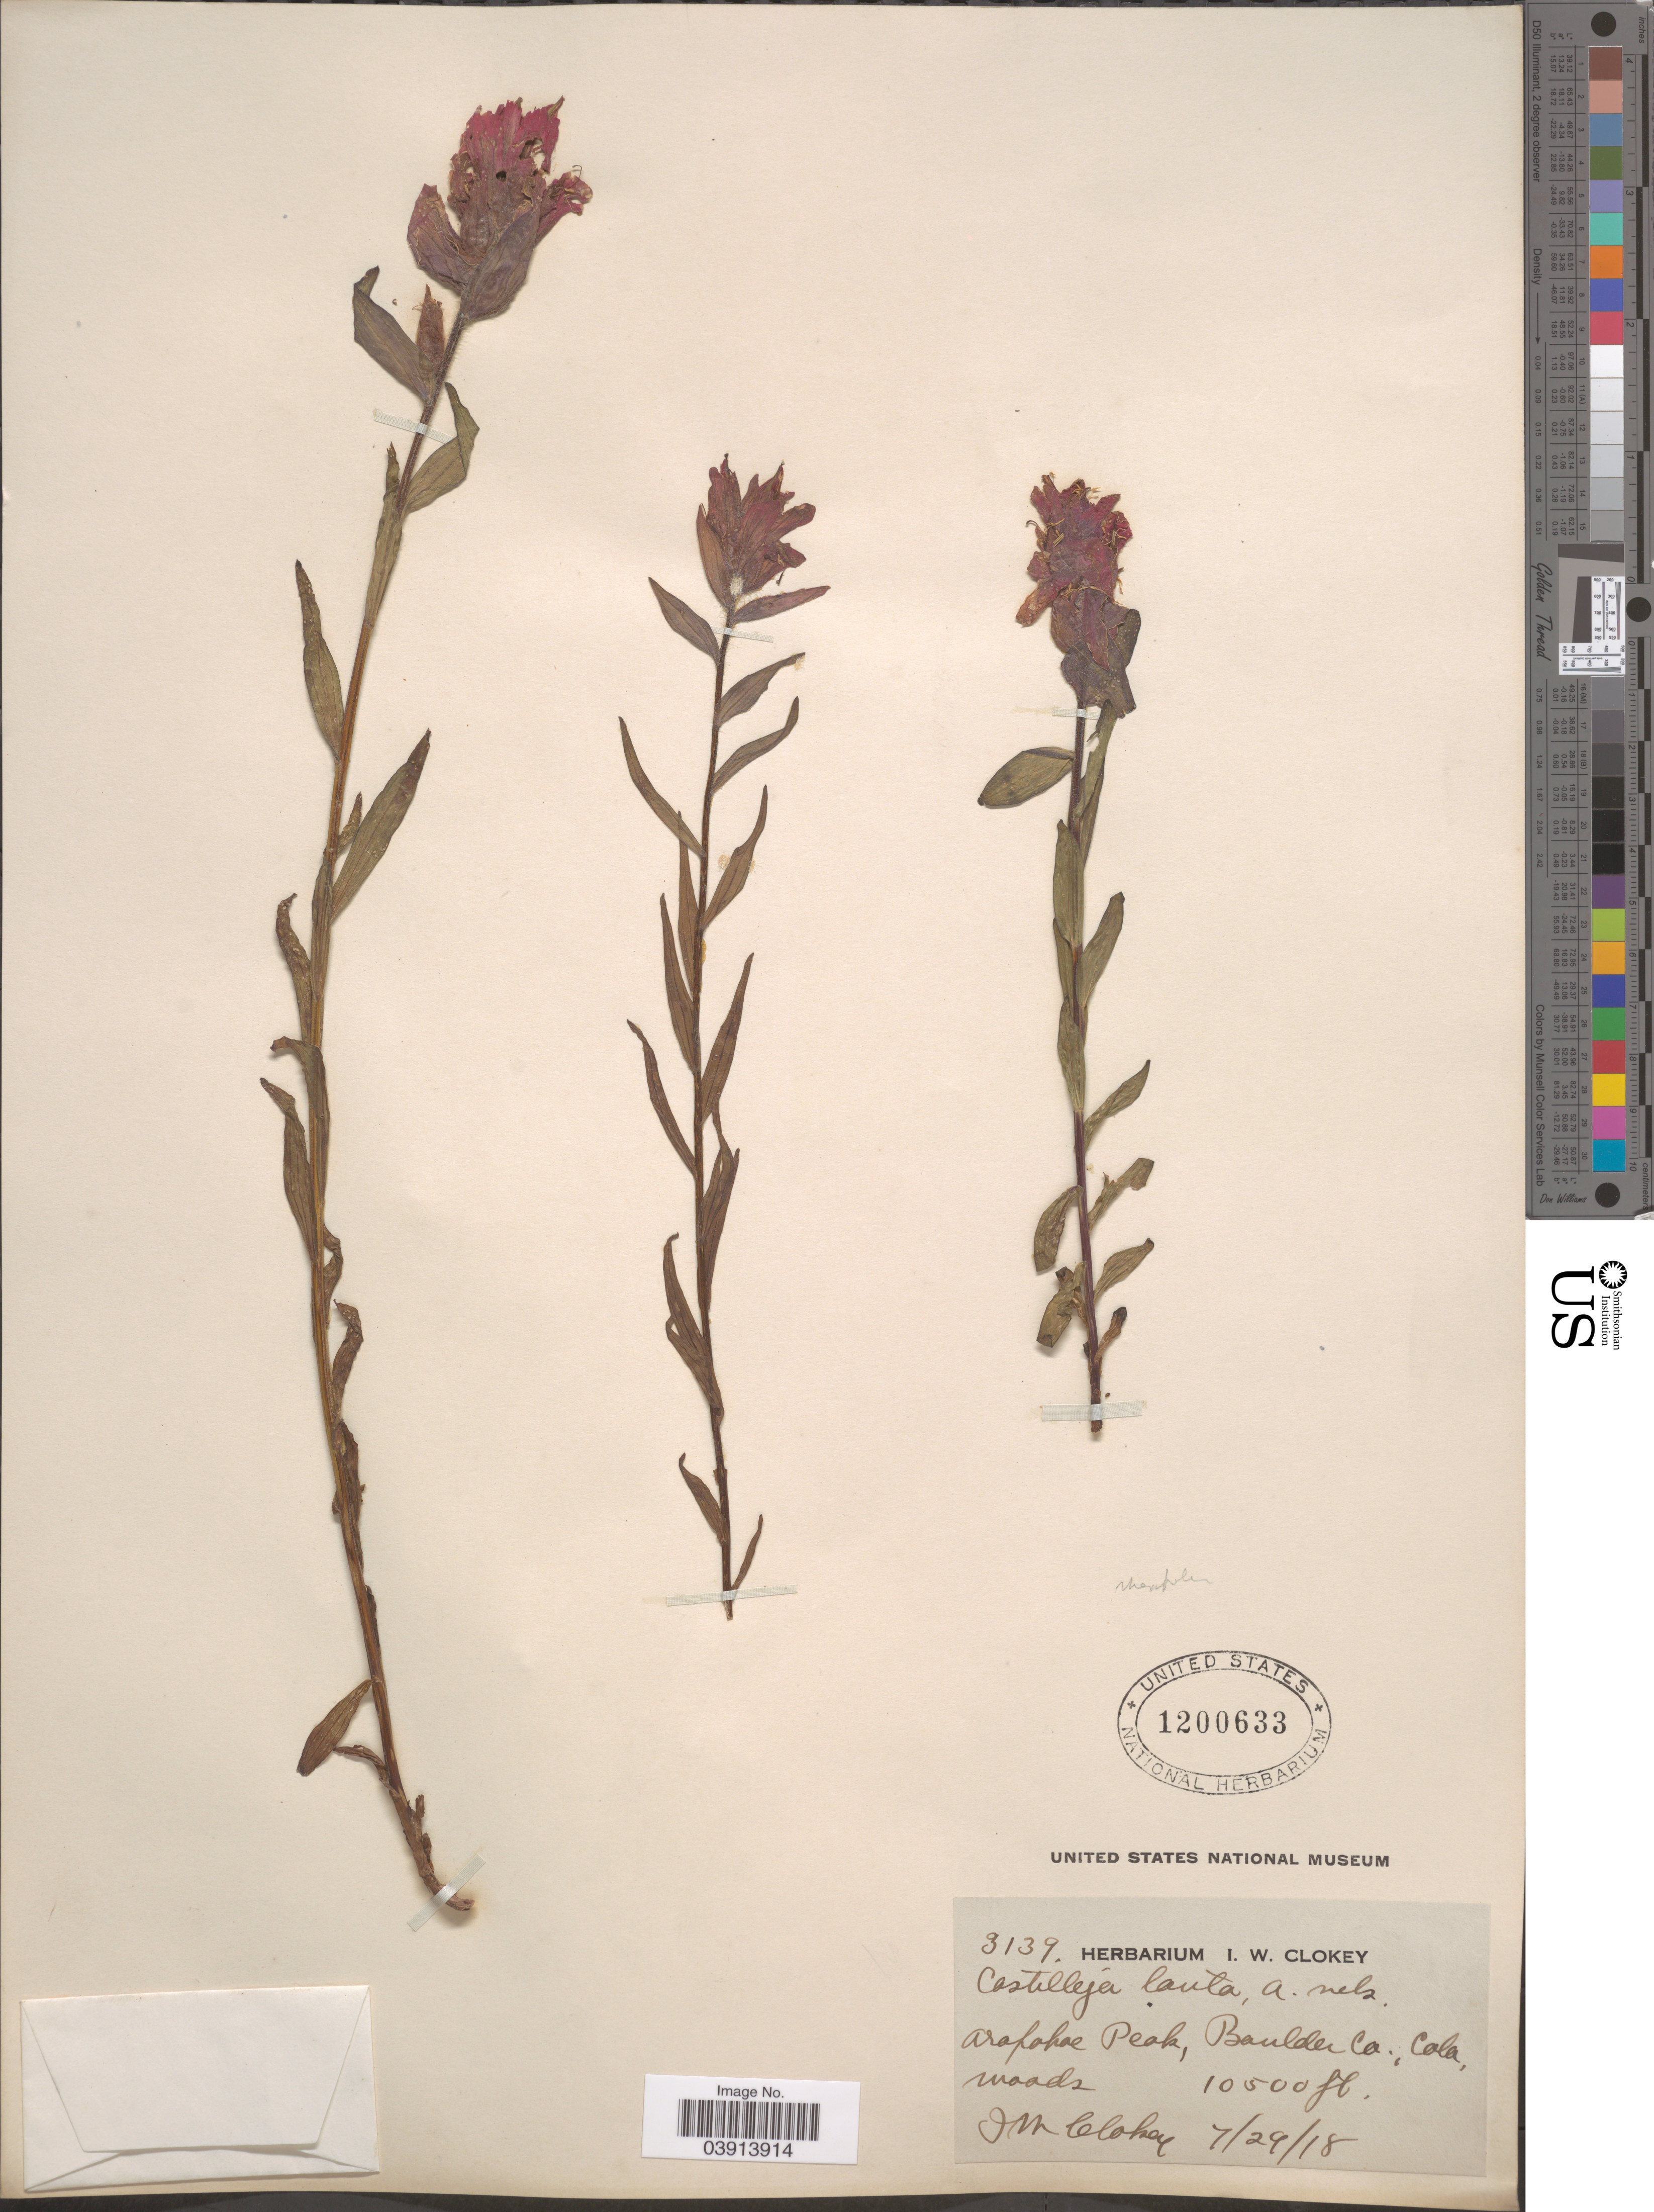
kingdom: Plantae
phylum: Tracheophyta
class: Magnoliopsida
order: Lamiales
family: Orobanchaceae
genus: Castilleja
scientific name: Castilleja rhexiifolia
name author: Rydb.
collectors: I. W. Clokey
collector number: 3139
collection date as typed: Transcribed d/m/y: 29/7/18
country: United States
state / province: Colorado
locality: Arapahoe Peak, Boulder Co.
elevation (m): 3200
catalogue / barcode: US 1200633